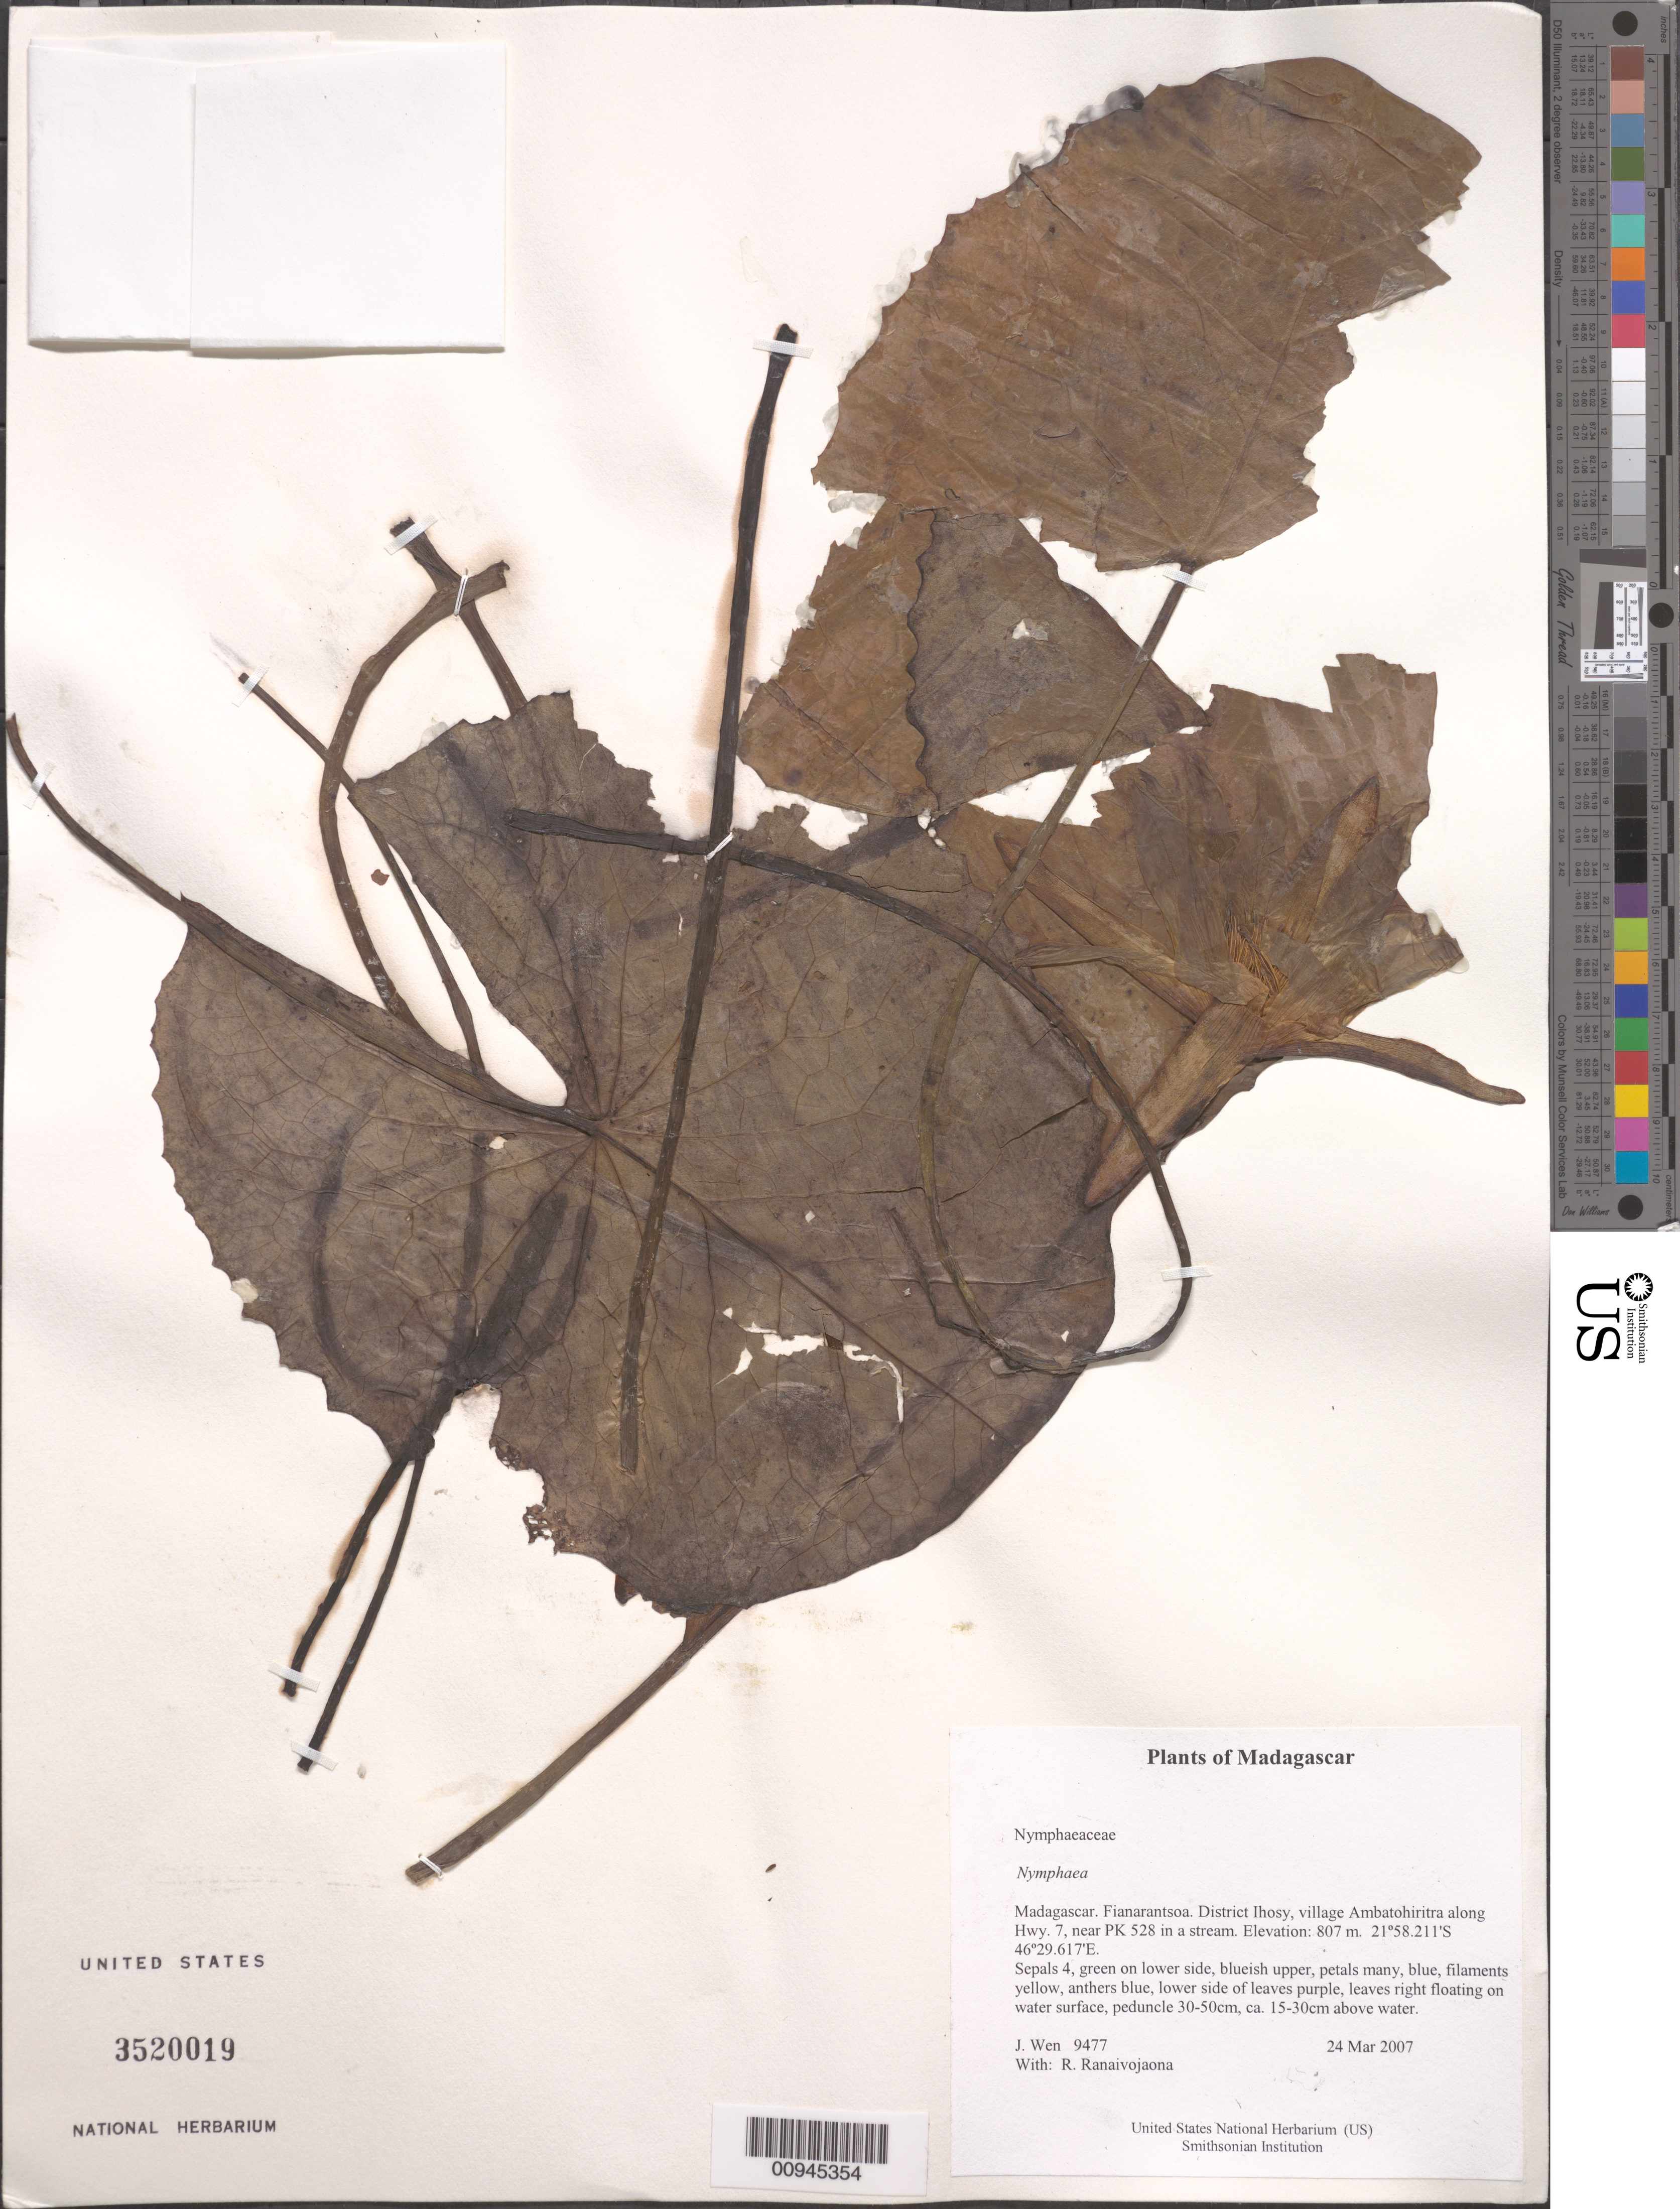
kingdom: Plantae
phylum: Tracheophyta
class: Magnoliopsida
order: Nymphaeales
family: Nymphaeaceae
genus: Nymphaea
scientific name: Nymphaea sp.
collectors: J. Wen & R. Ranaivojaona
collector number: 9477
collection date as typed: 24 Mar 2007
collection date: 2007-03-24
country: Madagascar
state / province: Ihorombe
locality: District Ihosy, village Ambatohiritra along Hwy. 7, near PK 528 in a stream.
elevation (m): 807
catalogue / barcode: US 3520019